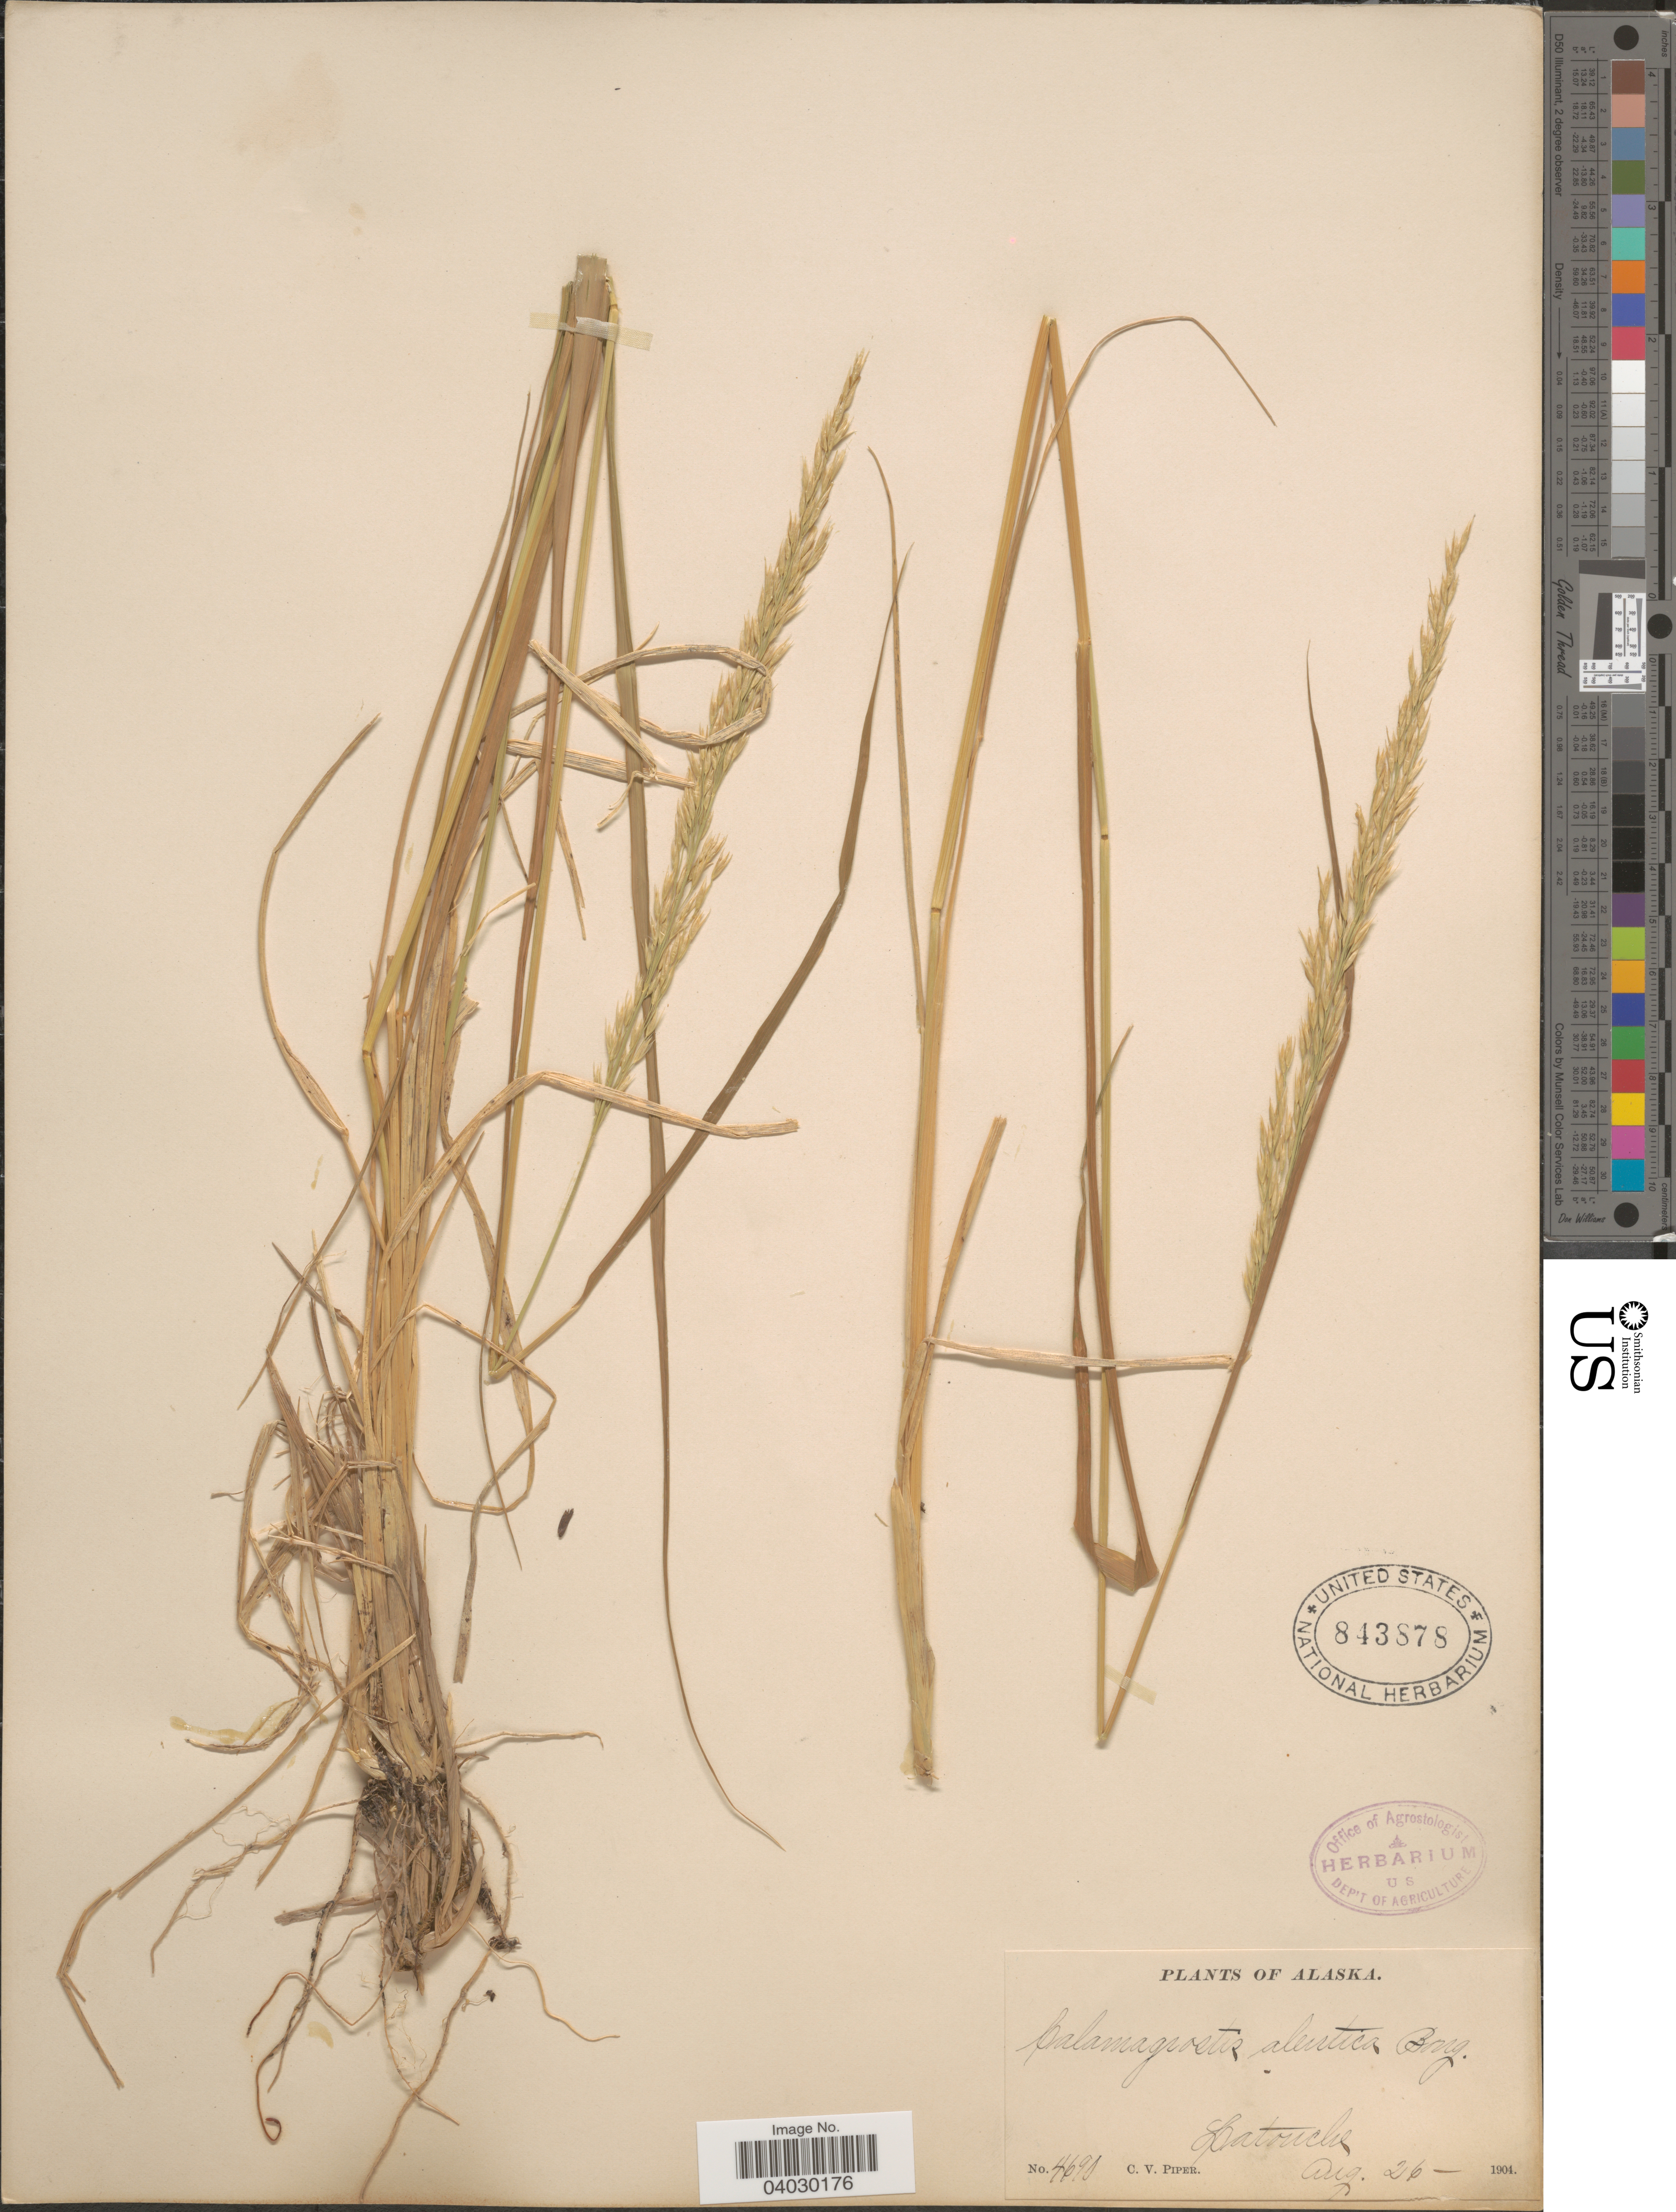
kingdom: Plantae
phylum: Tracheophyta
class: Liliopsida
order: Poales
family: Poaceae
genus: Calamagrostis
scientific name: Calamagrostis nutkaensis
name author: (J. Presl) Steud.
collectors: C. V. Piper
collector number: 4690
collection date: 1904-08-26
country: United States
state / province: Alaska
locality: Latouche.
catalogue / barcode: US 843878